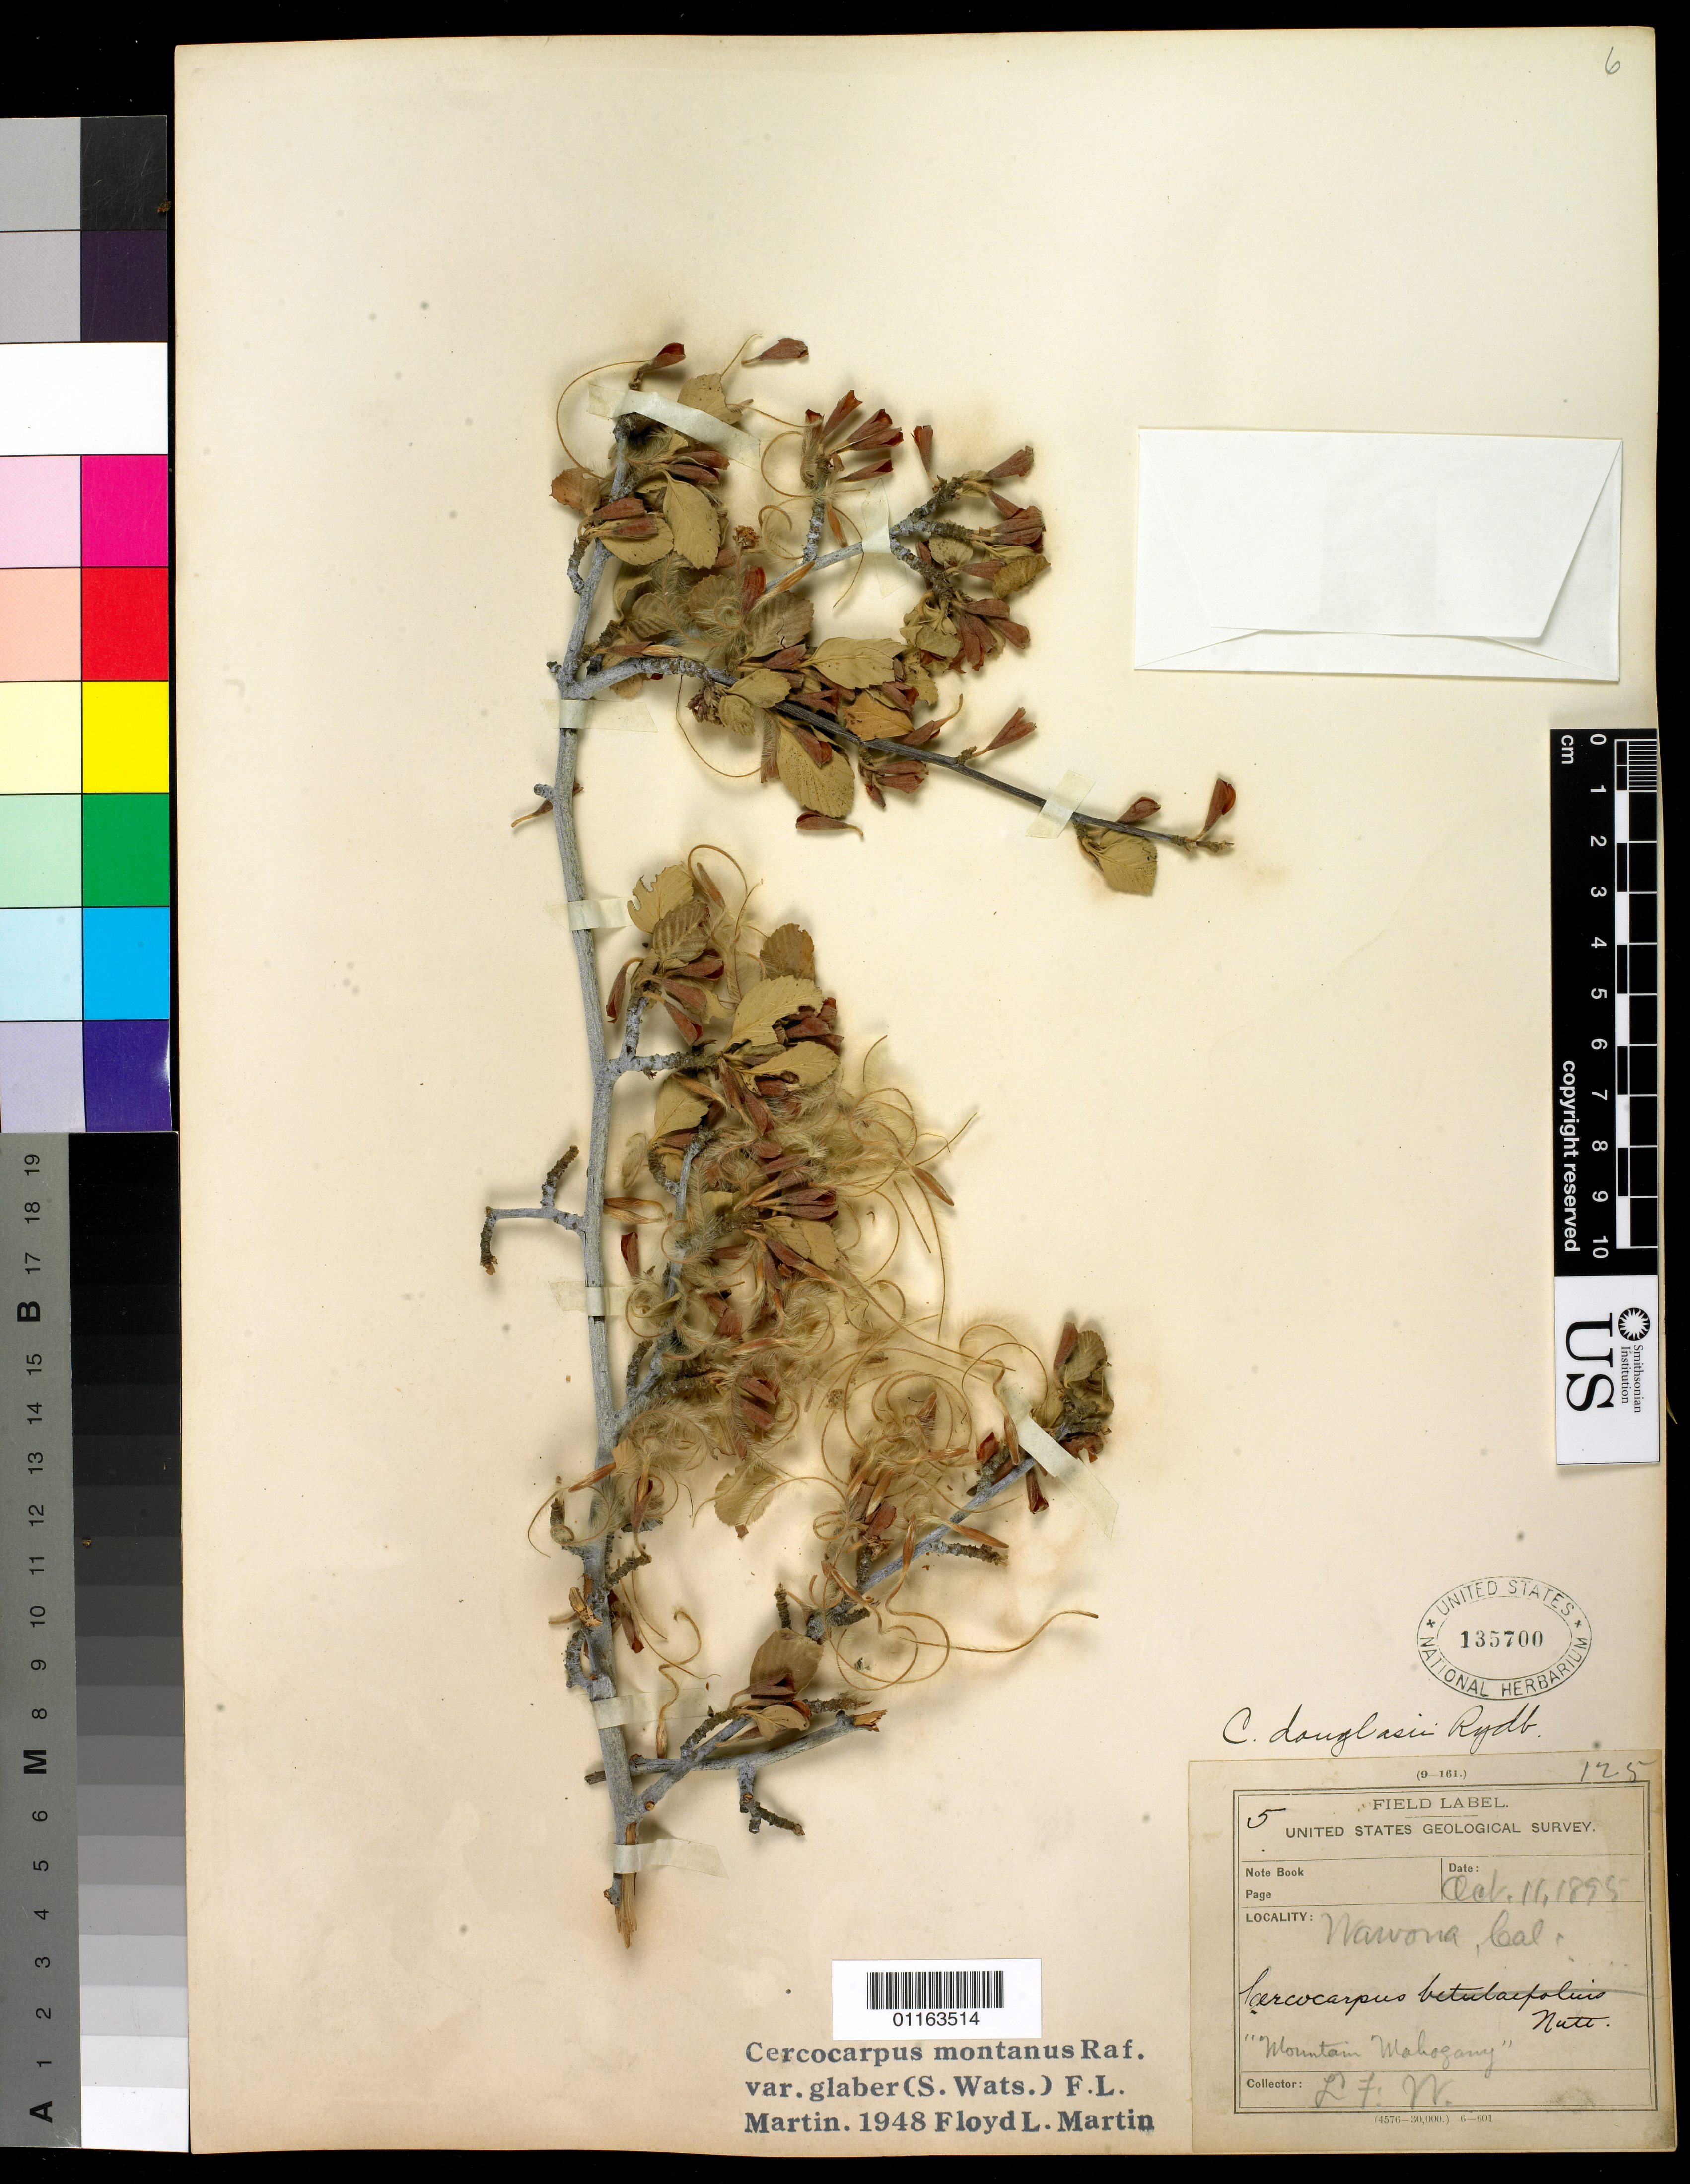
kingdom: Plantae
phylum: Tracheophyta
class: Magnoliopsida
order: Rosales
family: Rosaceae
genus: Cercocarpus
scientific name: Cercocarpus montanus var. glaber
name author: (S. Watson) F.L. Martin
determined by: Martin, F. L.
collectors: L. F. Ward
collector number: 5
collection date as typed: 11 Oct 1895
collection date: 1895-10-11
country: United States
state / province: California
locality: Wawona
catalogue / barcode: US 135700